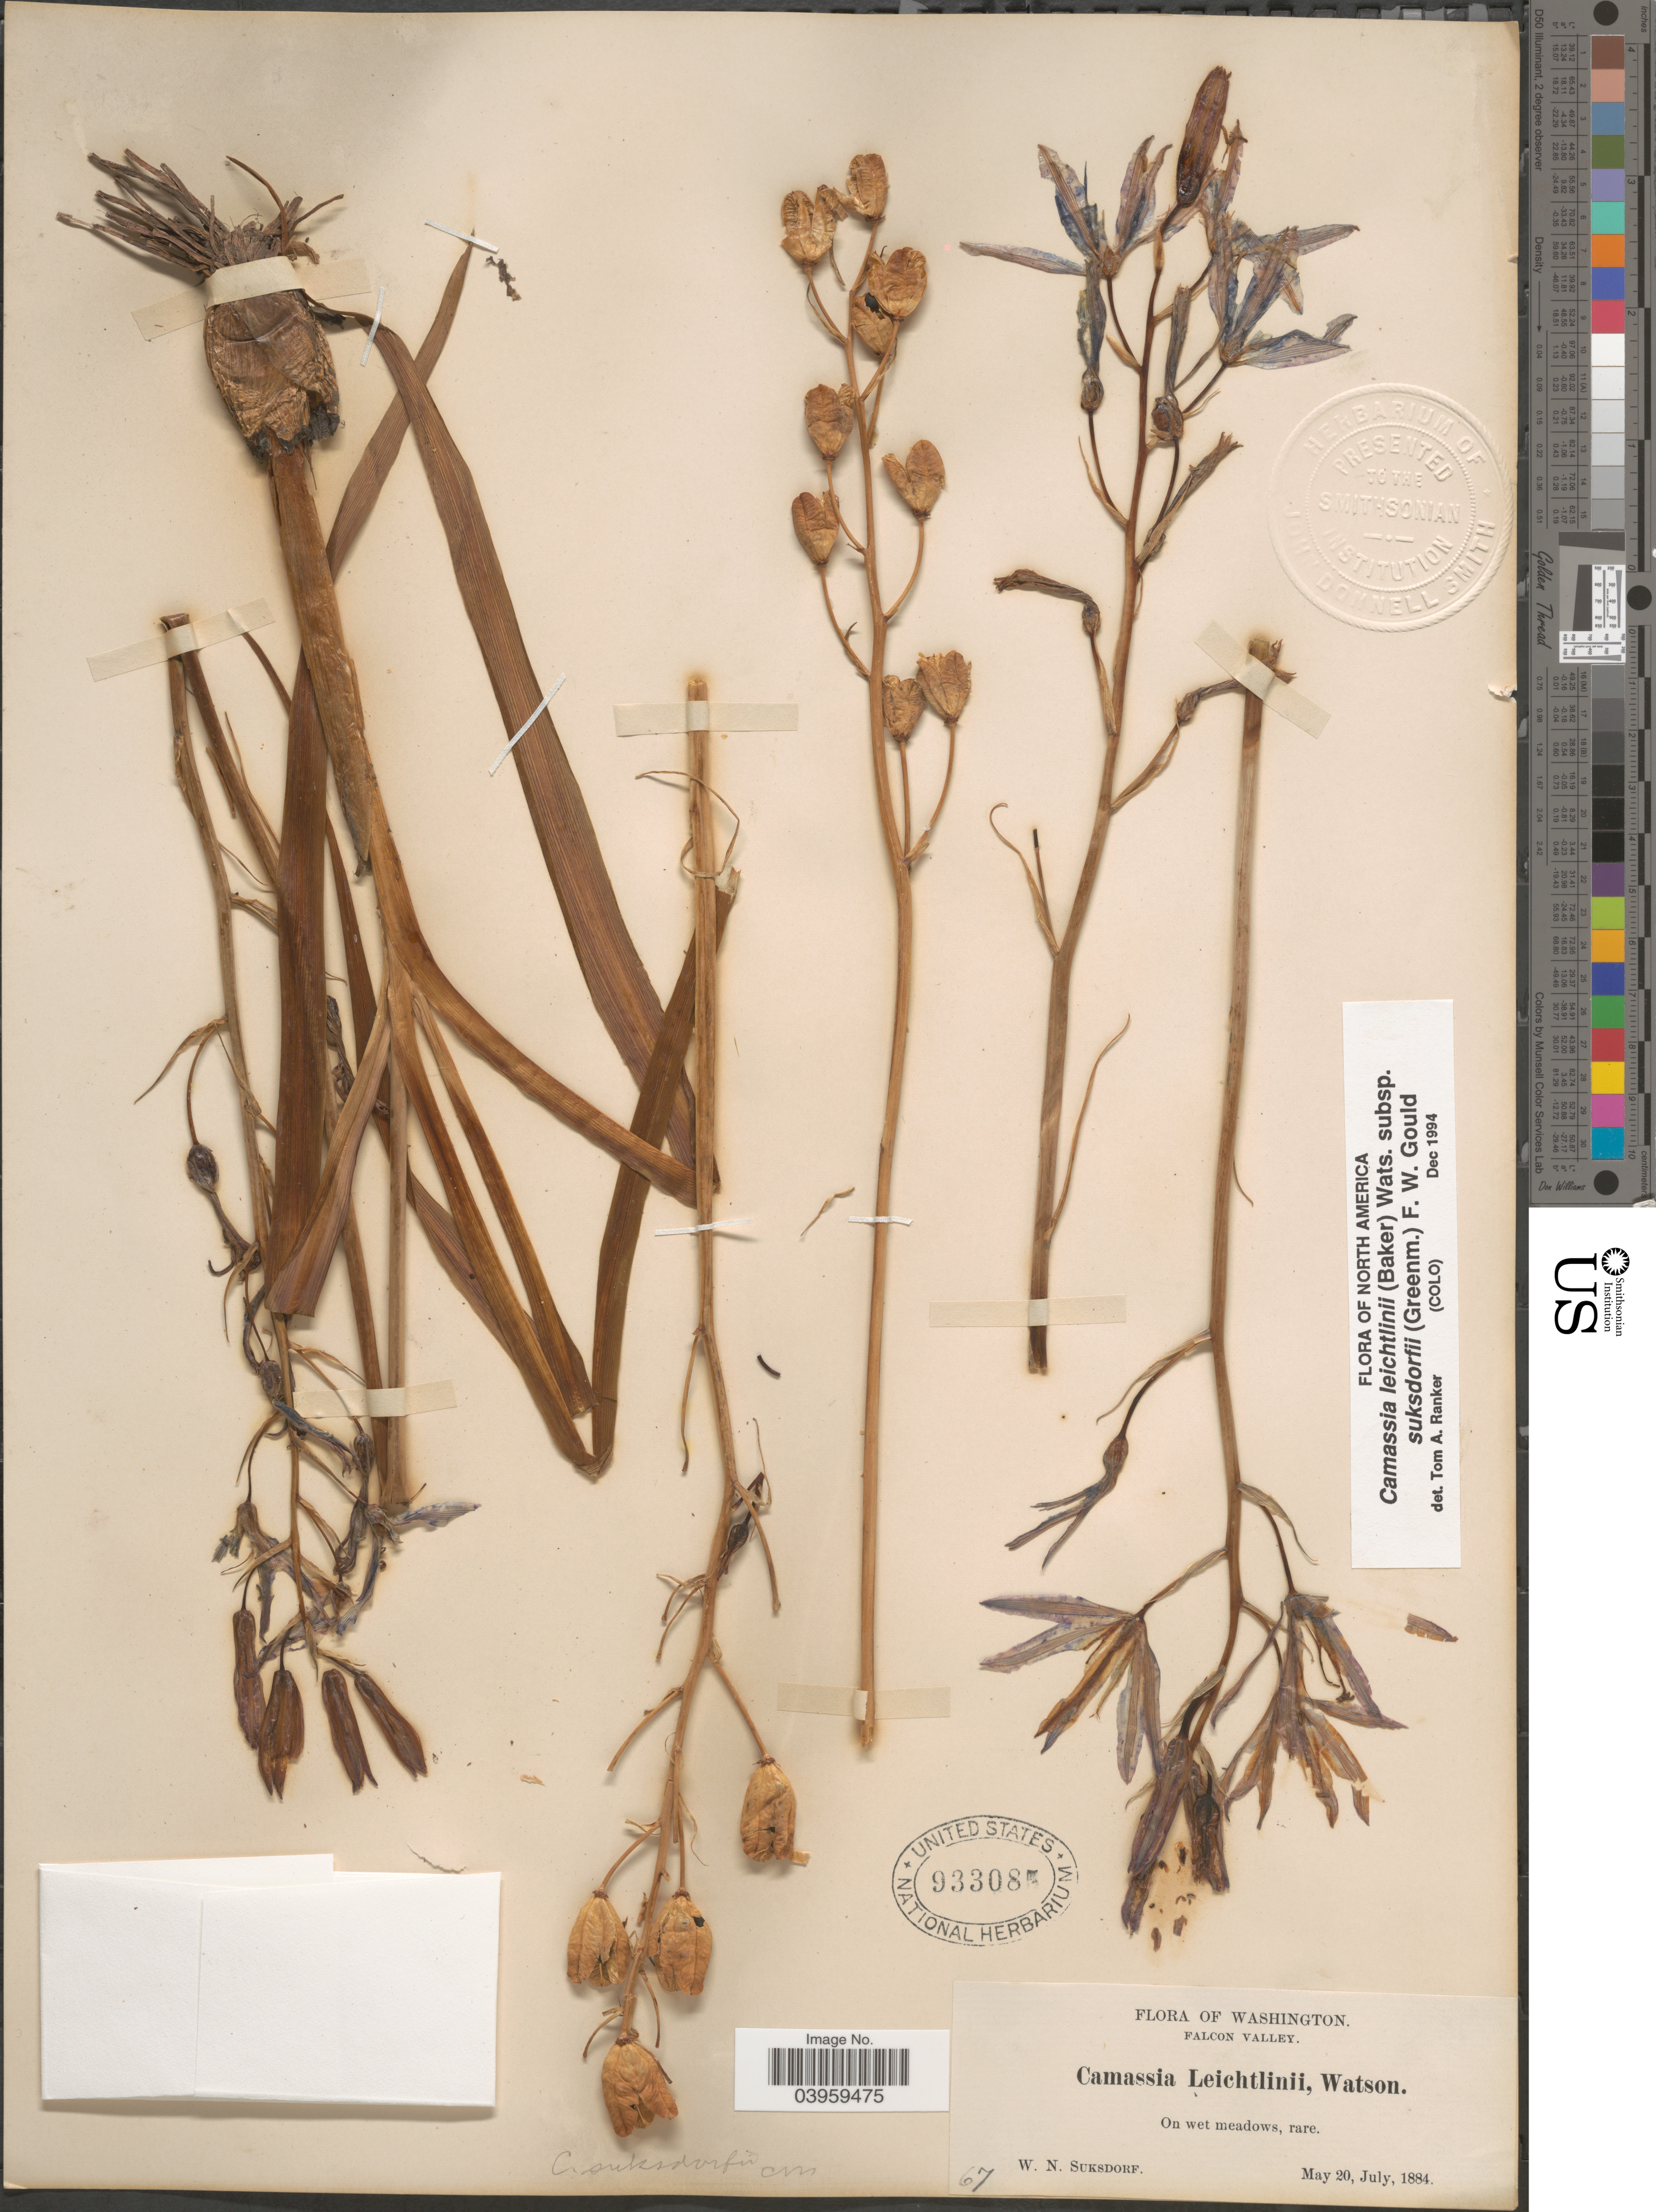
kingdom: Plantae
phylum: Tracheophyta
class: Liliopsida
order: Asparagales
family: Asparagaceae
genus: Camassia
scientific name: Camassia leichtlinii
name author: (Baker) S. Watson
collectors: W. N. Suksdorf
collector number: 67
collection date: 1884-05-20/1884-07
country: United States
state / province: Washington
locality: Falcon Valley. On wet meadows.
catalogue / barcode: US 933085